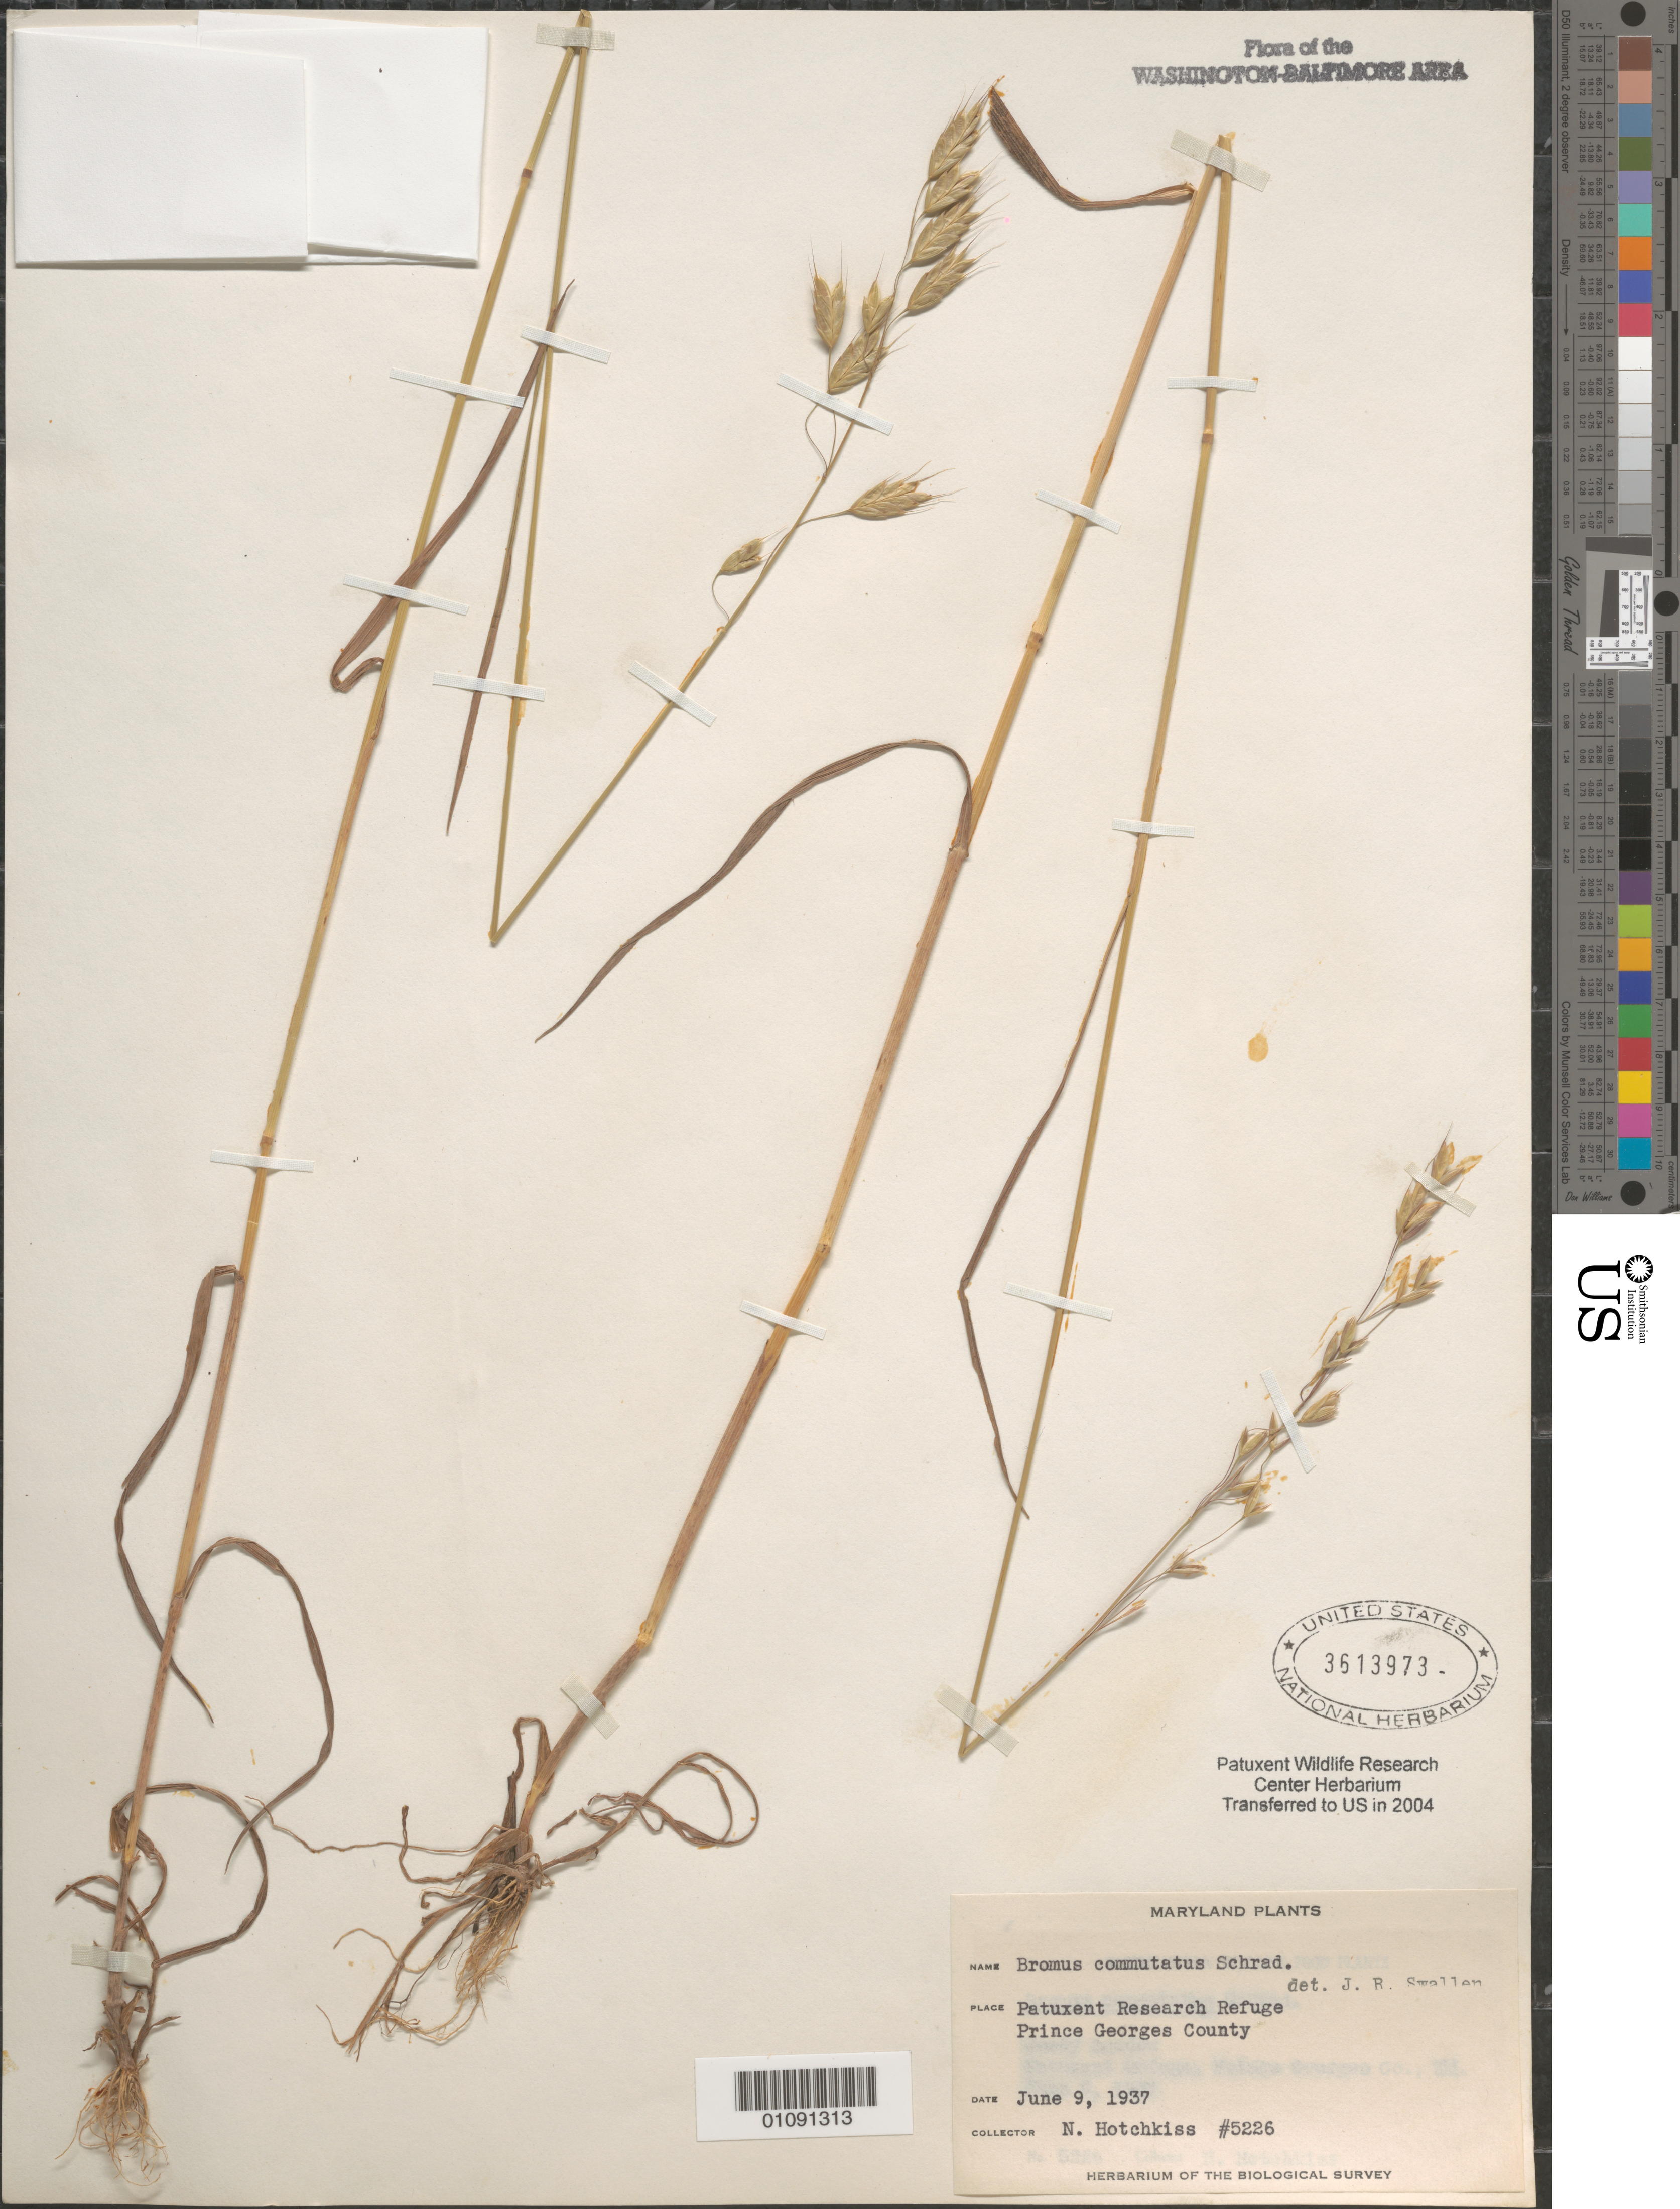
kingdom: Plantae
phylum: Tracheophyta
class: Liliopsida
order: Poales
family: Poaceae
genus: Bromus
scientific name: Bromus commutatus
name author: Schrad.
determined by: Swallen, Jason R.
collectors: N. Hotchkiss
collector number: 5226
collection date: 1937-06-09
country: United States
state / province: Maryland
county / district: Prince George's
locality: Patuxent Wildlife Refuge.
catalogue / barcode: US 3613973